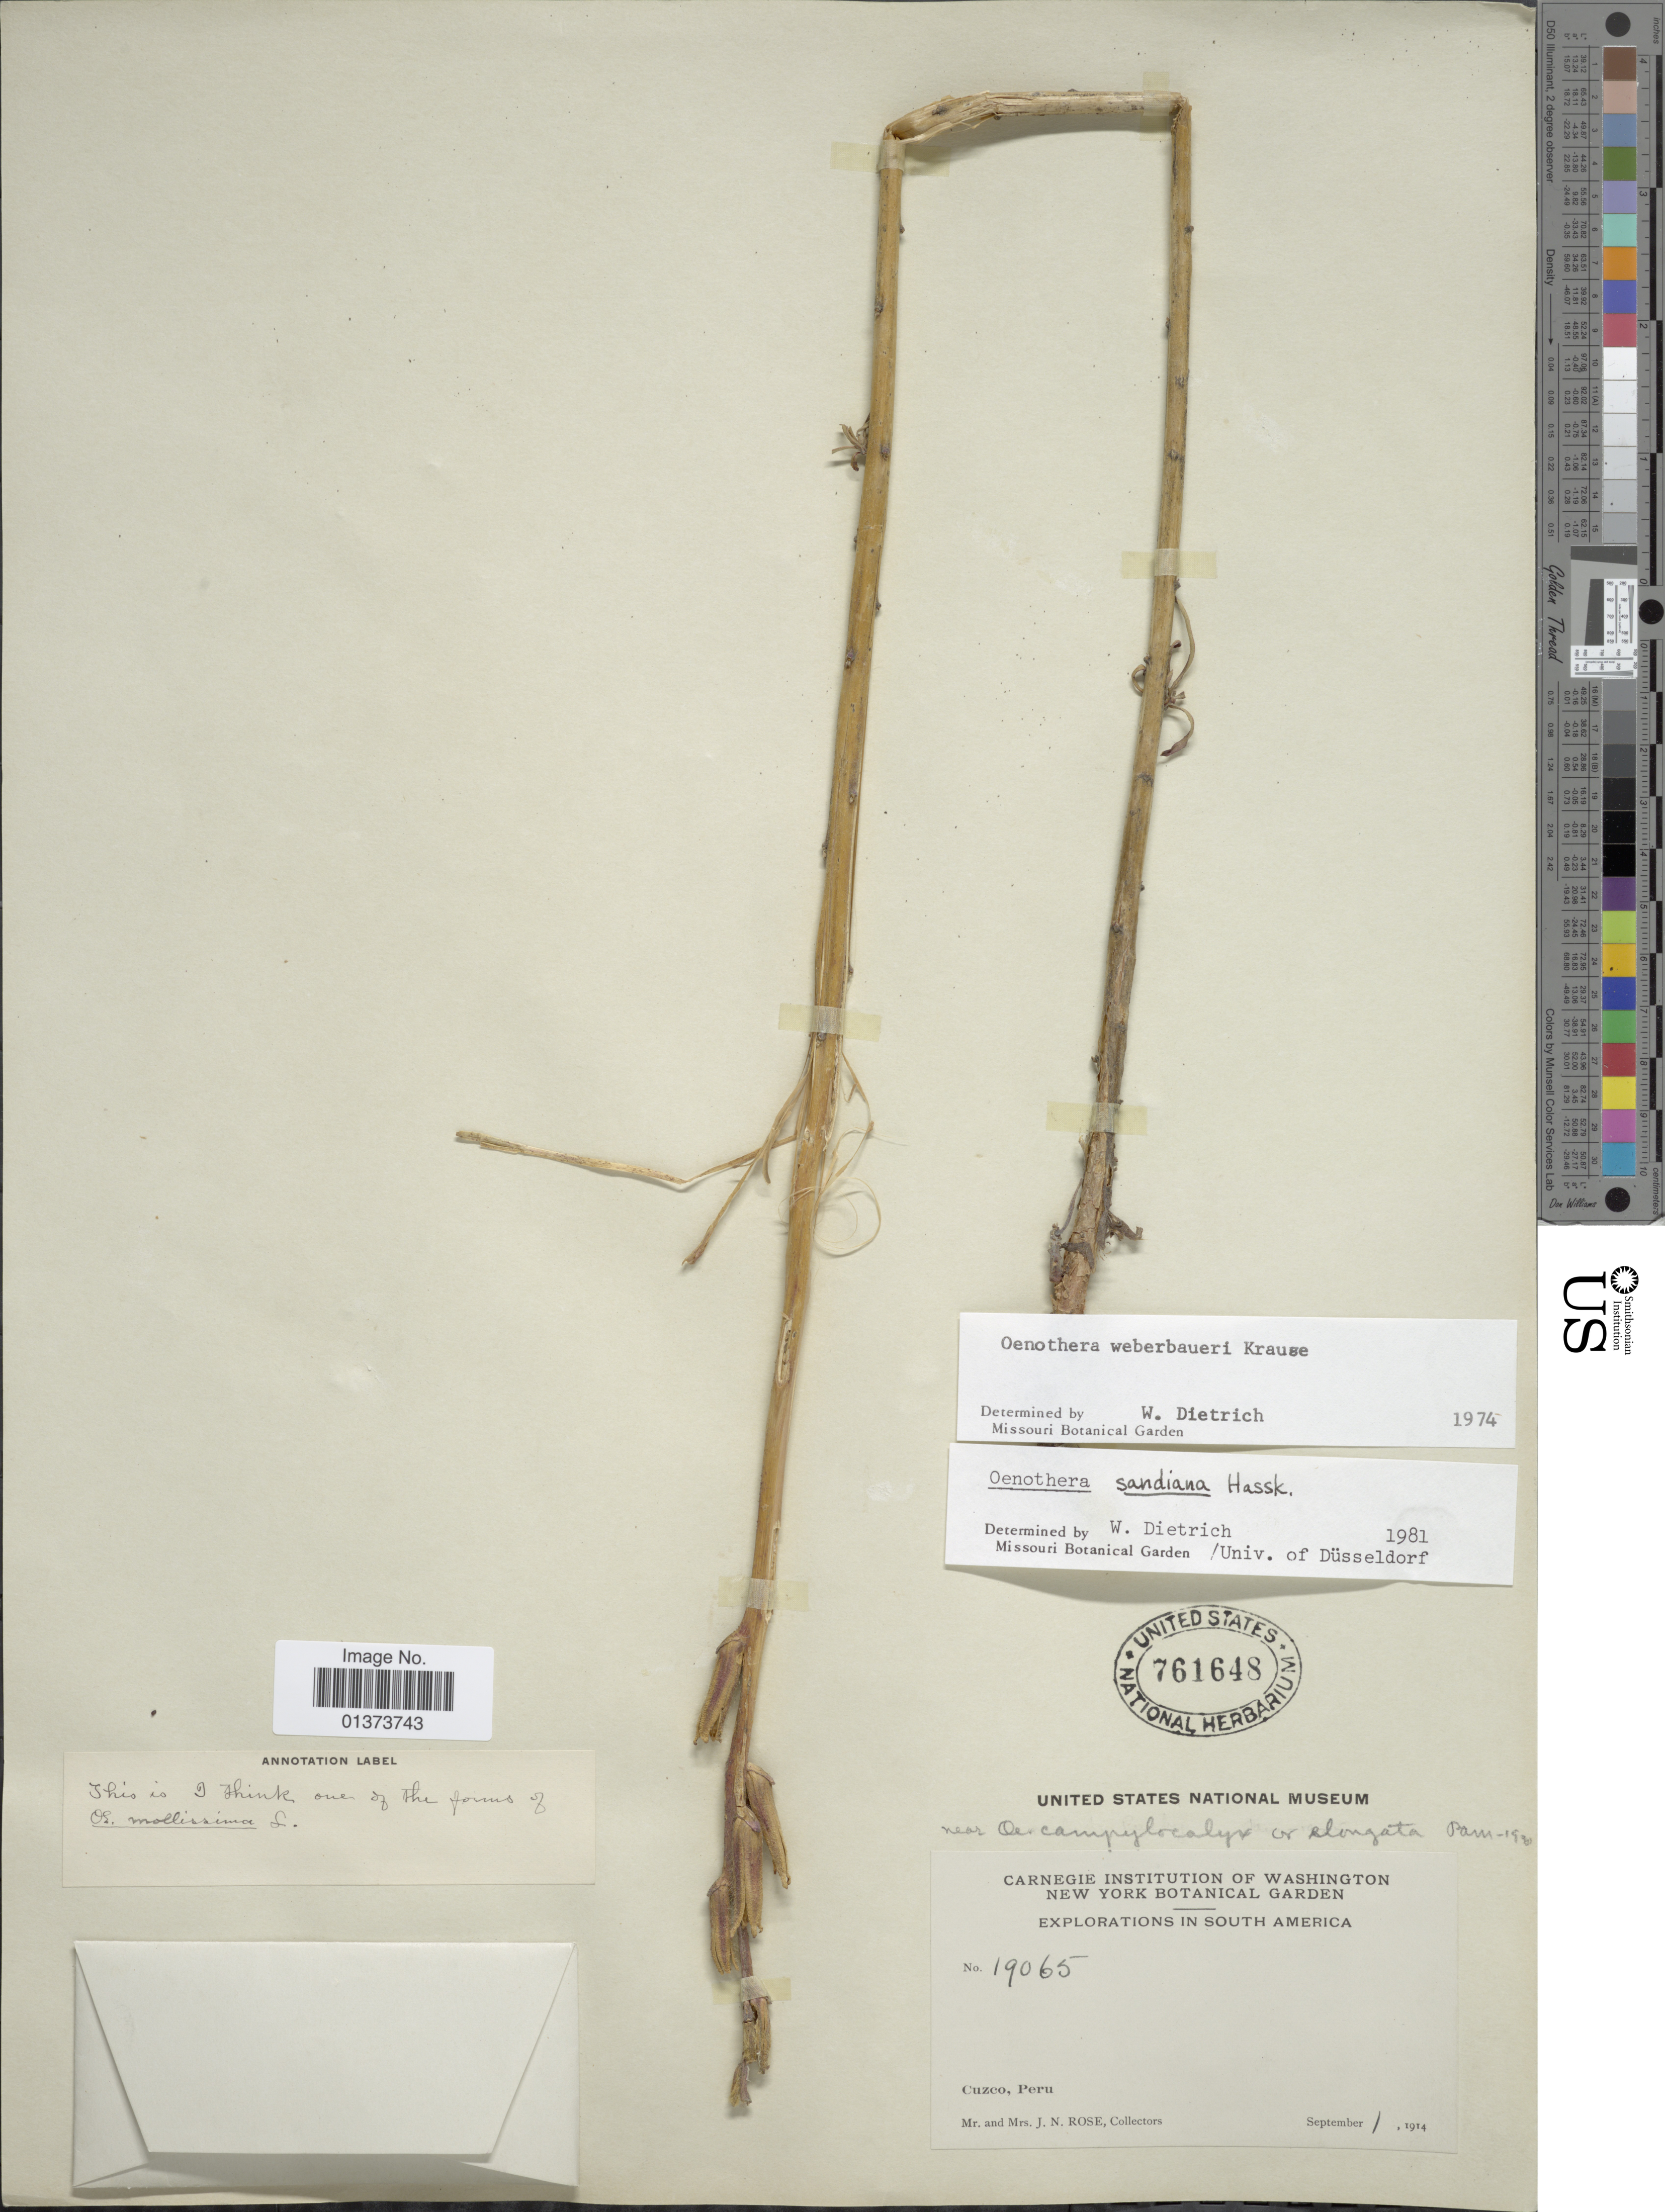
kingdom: Plantae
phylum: Tracheophyta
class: Magnoliopsida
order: Myrtales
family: Onagraceae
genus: Oenothera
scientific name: Oenothera sandiana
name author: Hassk.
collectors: J. N. Rose & L. B. Rose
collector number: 19065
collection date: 1914-09-01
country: Peru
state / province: Cusco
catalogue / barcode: US 761648